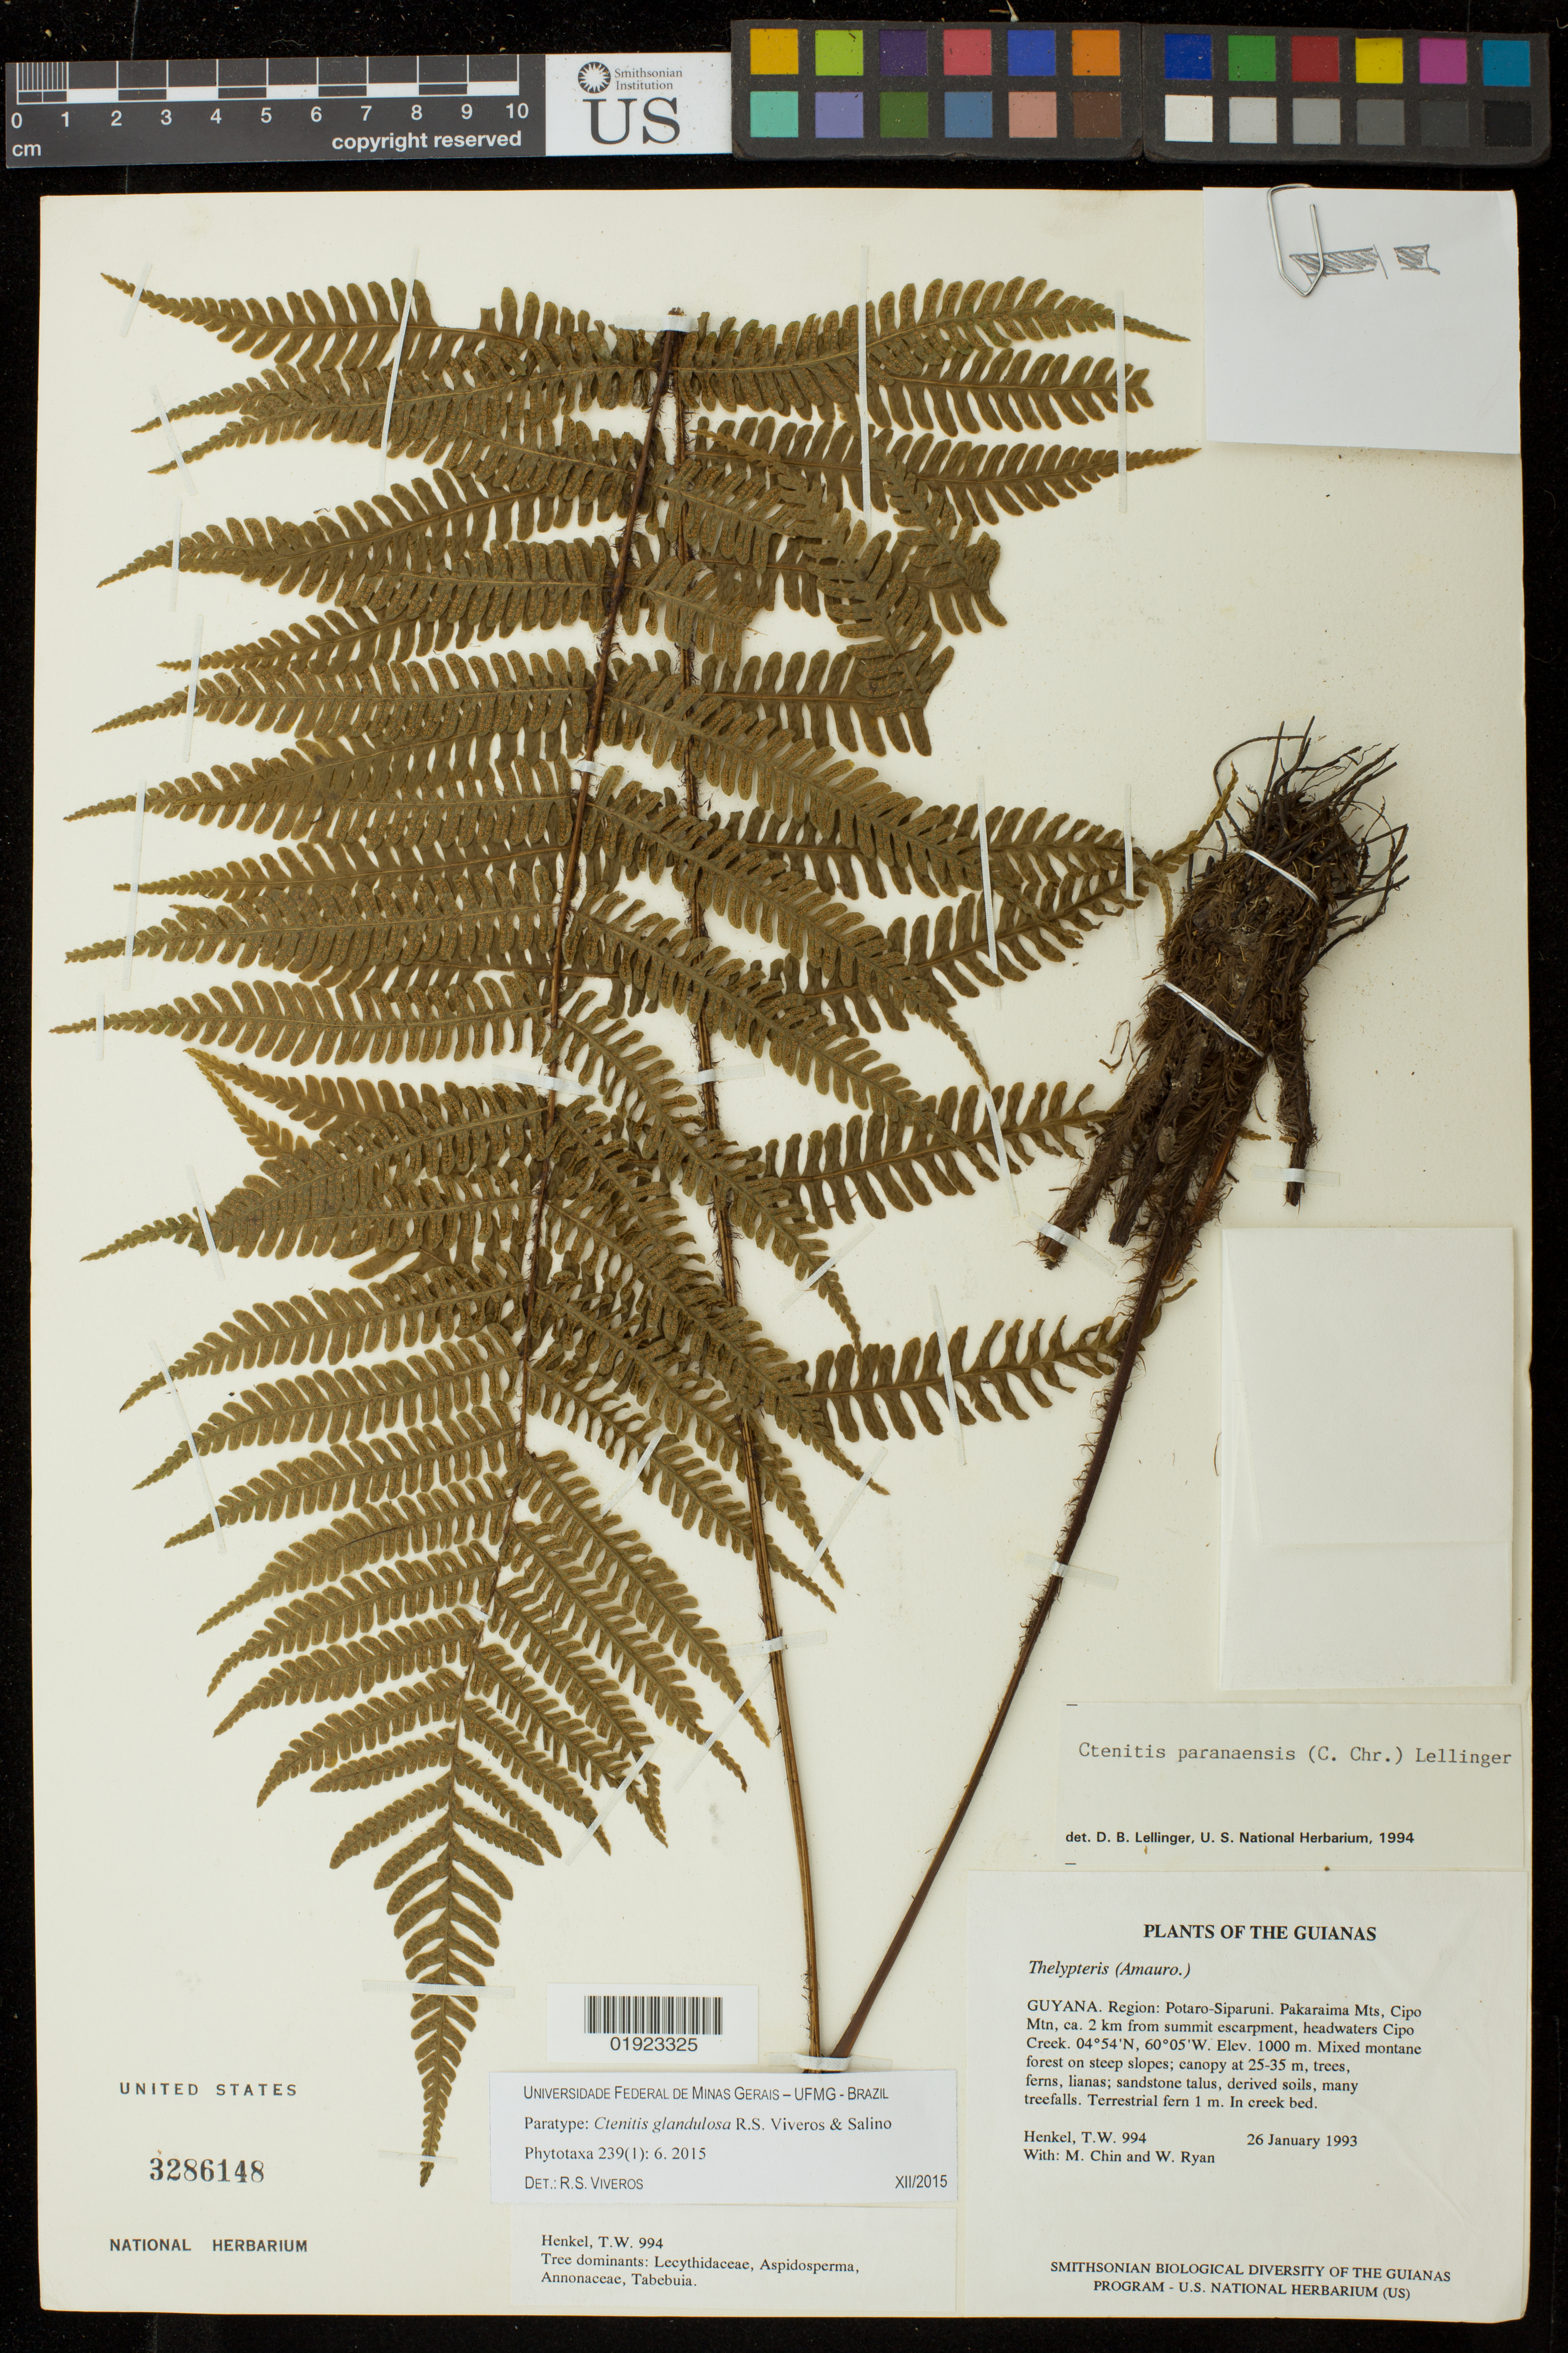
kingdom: Plantae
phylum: Tracheophyta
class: Polypodiopsida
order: Polypodiales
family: Dryopteridaceae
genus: Ctenitis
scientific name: Ctenitis glandulosa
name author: Viveros & Salino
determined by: Viveros, R. S.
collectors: M. Chin & W. Ryan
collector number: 994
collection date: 1993-01-26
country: Guyana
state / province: Potaro-Siparuni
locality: Pakaraima Mts, Cipo Mtn, ca 2 km from summit escarpment, headwaters Cipo Creek.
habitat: Mixed montane forest on steep slopes; canopy at 25-35 m, trees, ferns, lianas; sandstone talus, derived soils, many treefalls.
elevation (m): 1000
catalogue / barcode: US 3286148